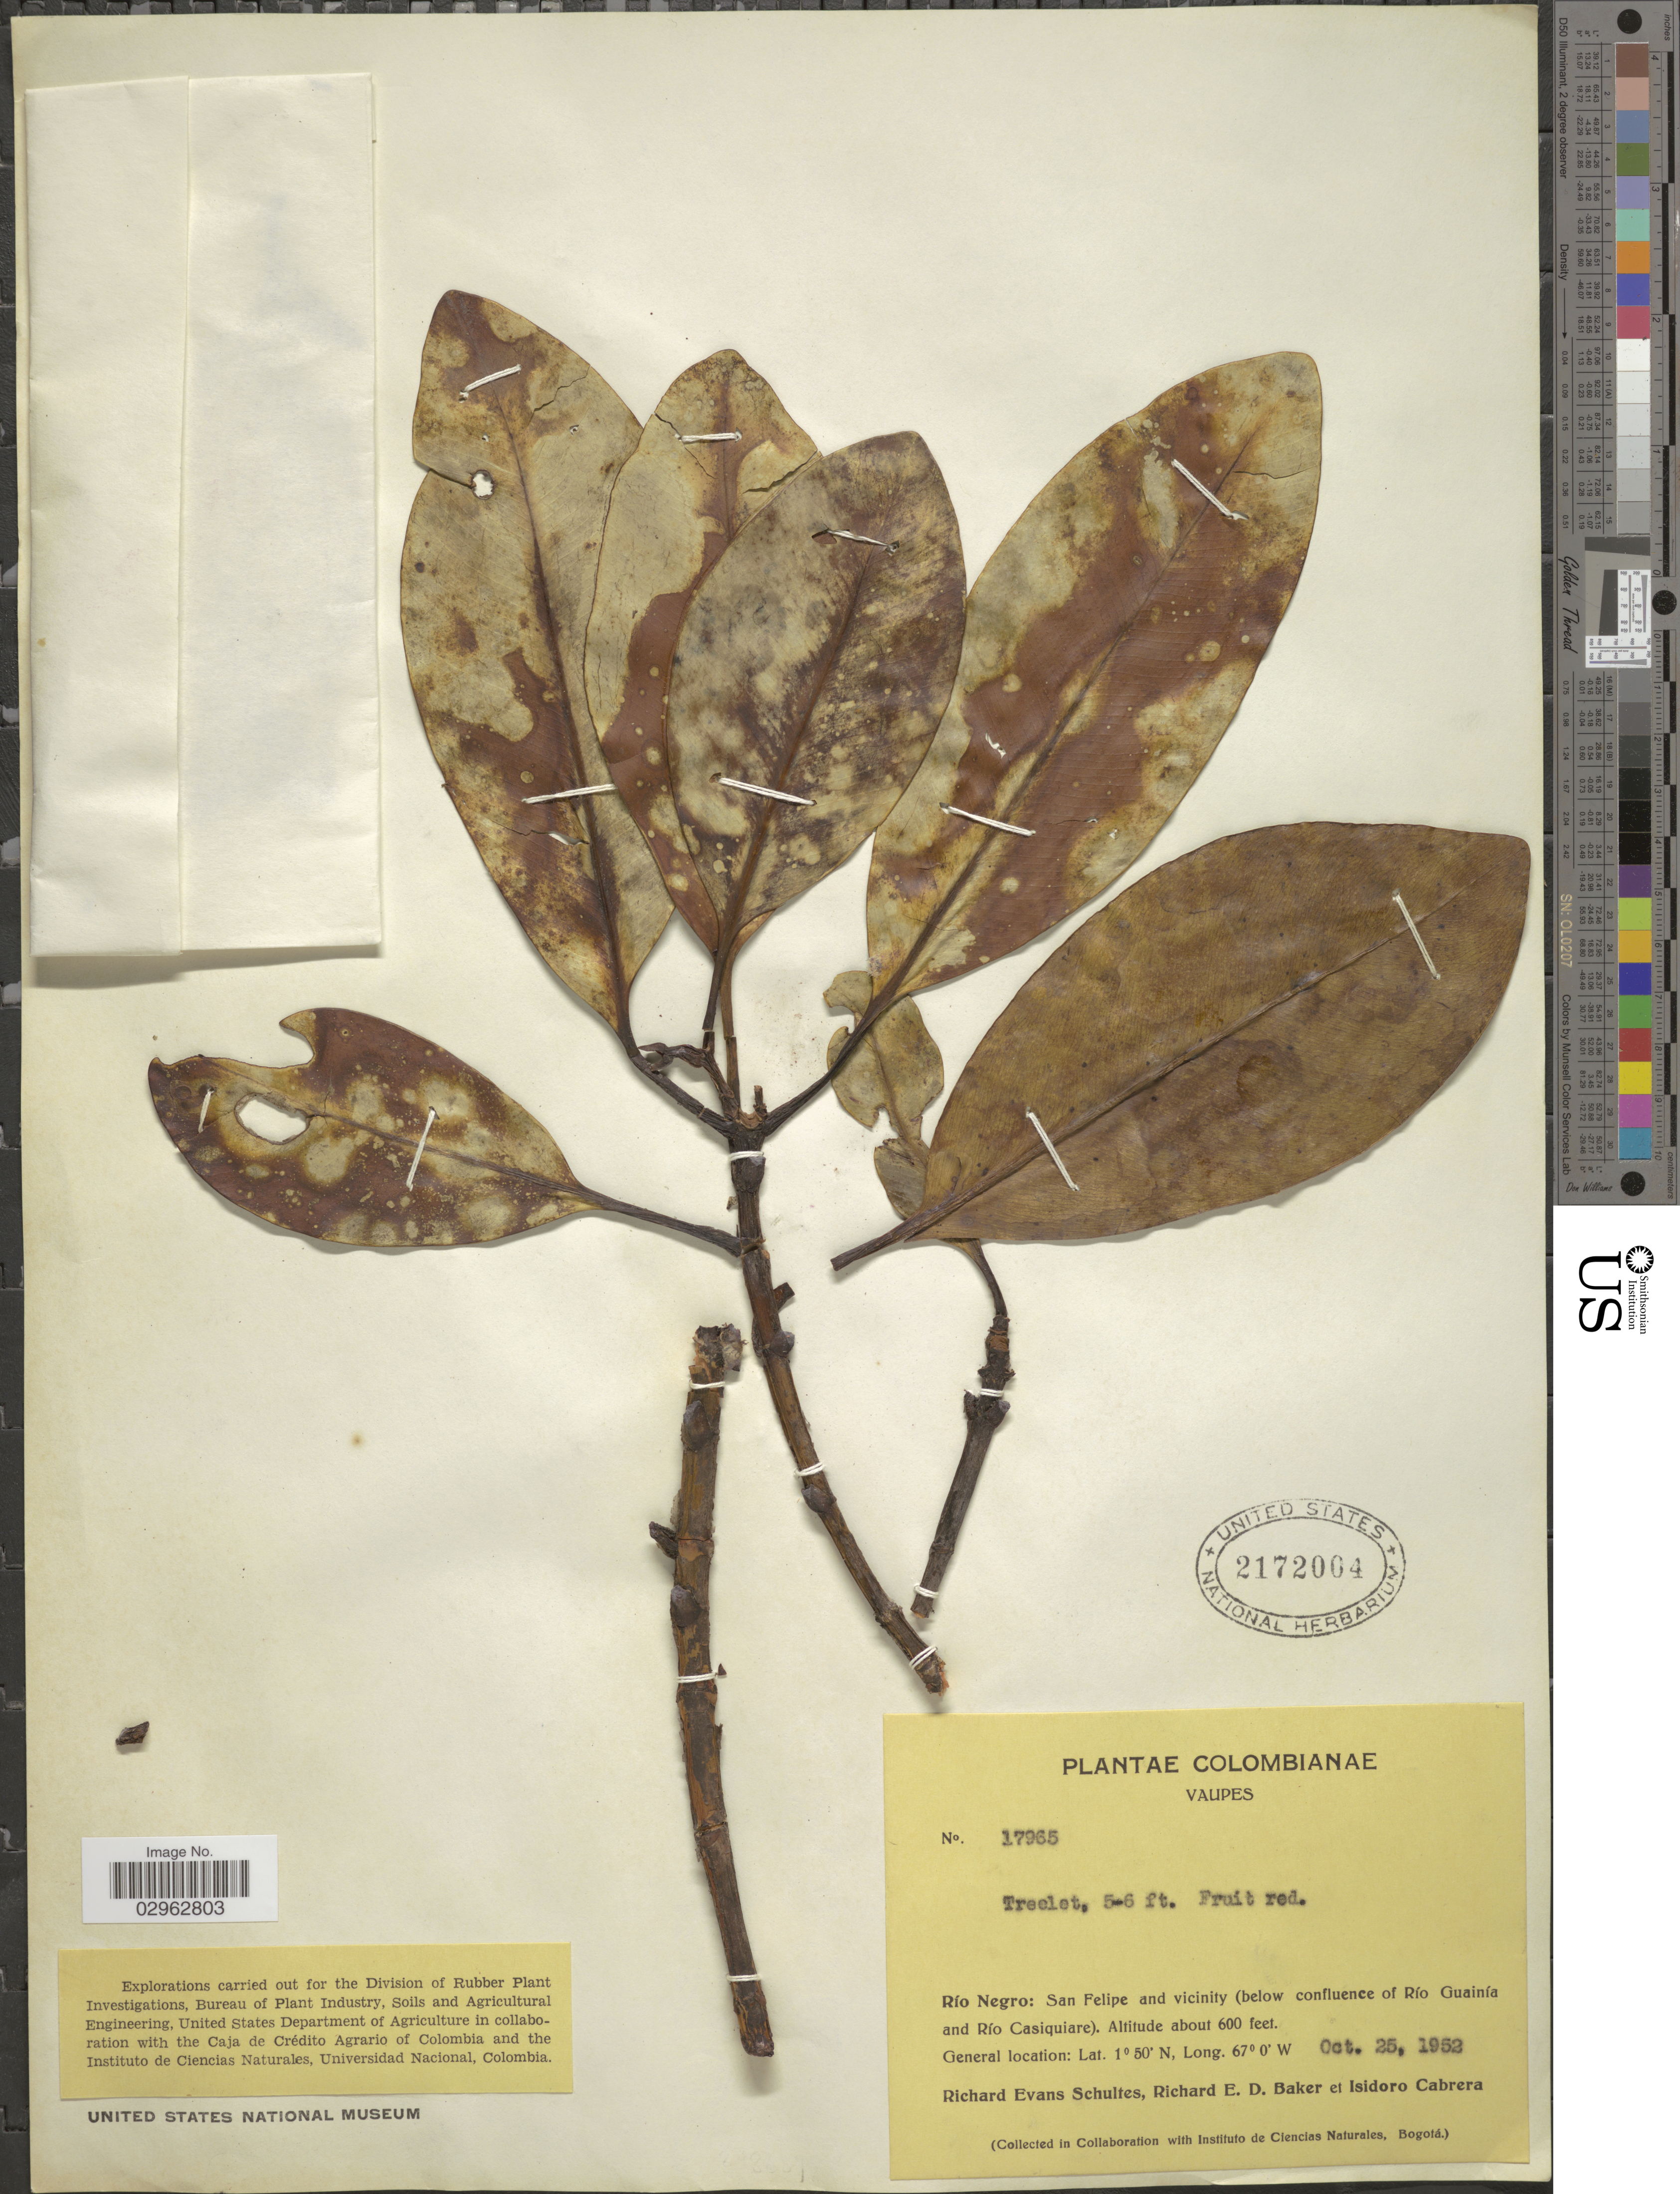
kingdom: Plantae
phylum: Tracheophyta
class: Magnoliopsida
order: Malpighiales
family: Clusiaceae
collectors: R. E. Schultes, R. E. D. Baker & I. Cabrera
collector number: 17965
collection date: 1952-10-25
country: Colombia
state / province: Vaupés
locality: Río Negro: San Felipe and vicinity (below confluence of Río Guainía and Río Casiquiare).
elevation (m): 183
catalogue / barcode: US 2172004